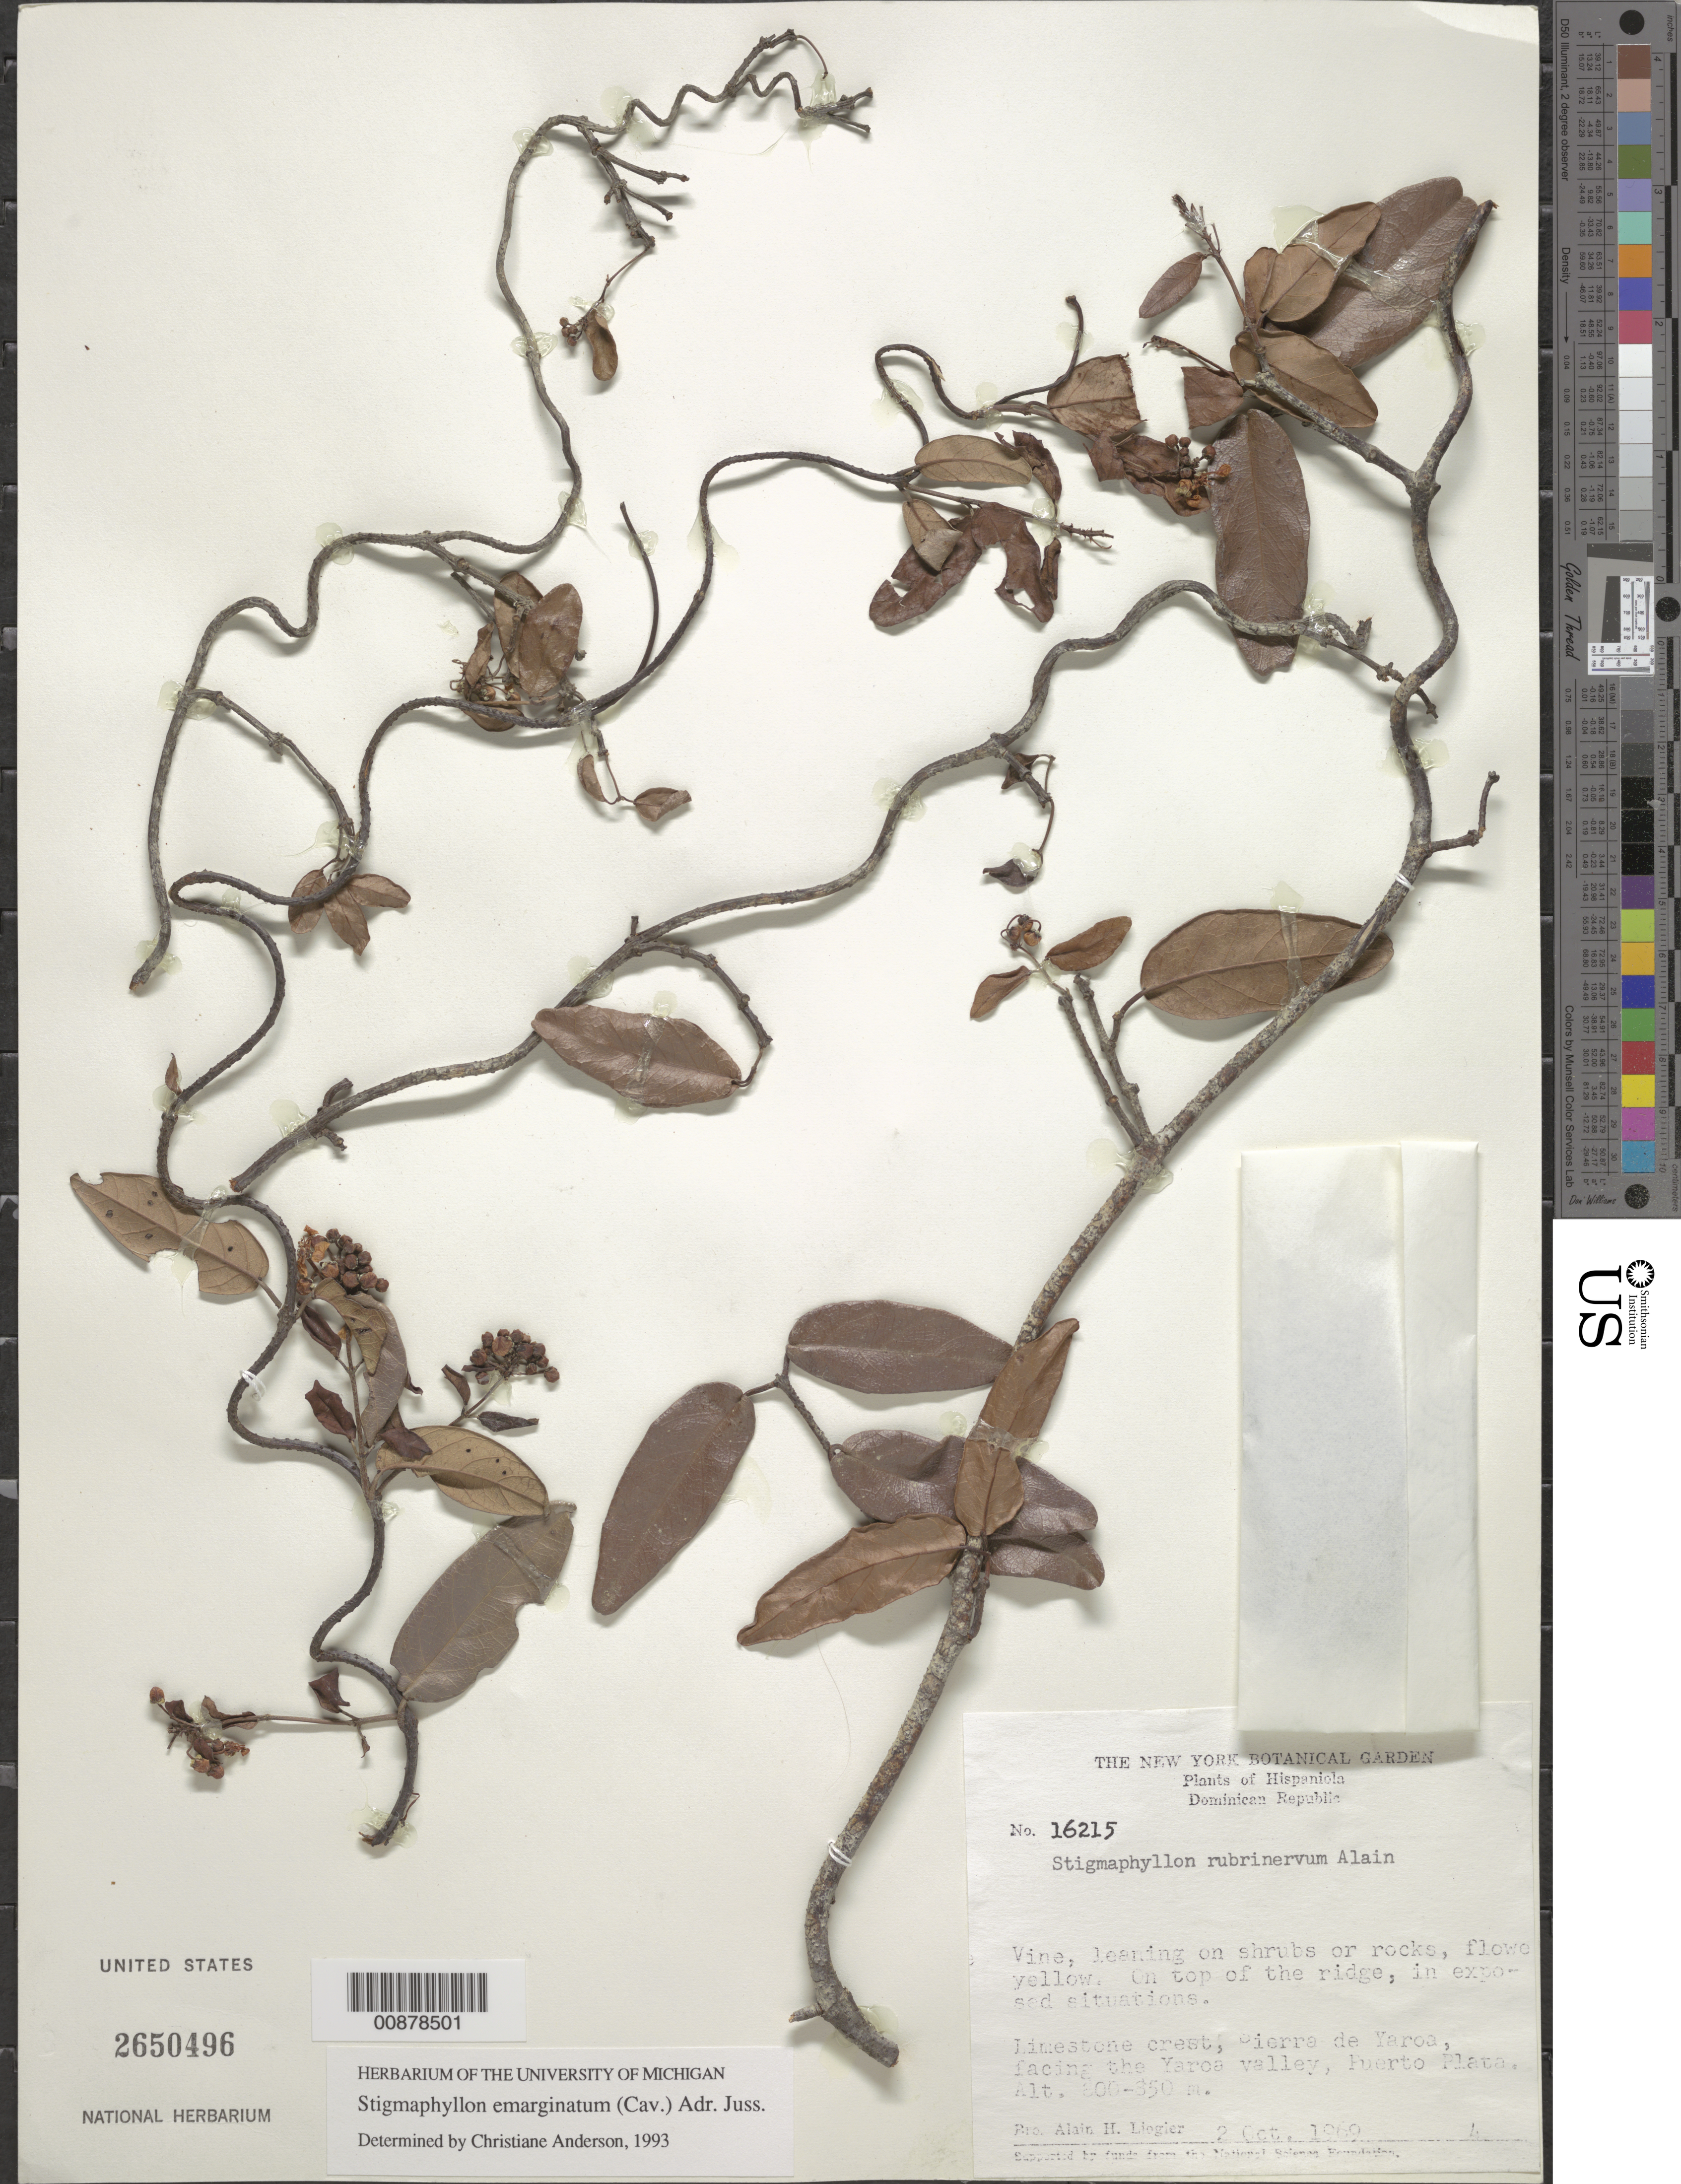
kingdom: Plantae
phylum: Tracheophyta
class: Magnoliopsida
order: Malpighiales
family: Malpighiaceae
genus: Stigmaphyllon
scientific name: Stigmaphyllon emarginatum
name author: (Cav.) A. Juss.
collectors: A. H. Liogier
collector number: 16215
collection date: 1969-10-02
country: Dominican Republic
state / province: Puerto Plata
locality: Hispaniola. Sierra de Yaroa, facing the Yaroa valley, Puerto Plata.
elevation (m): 800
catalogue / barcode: US 2650496